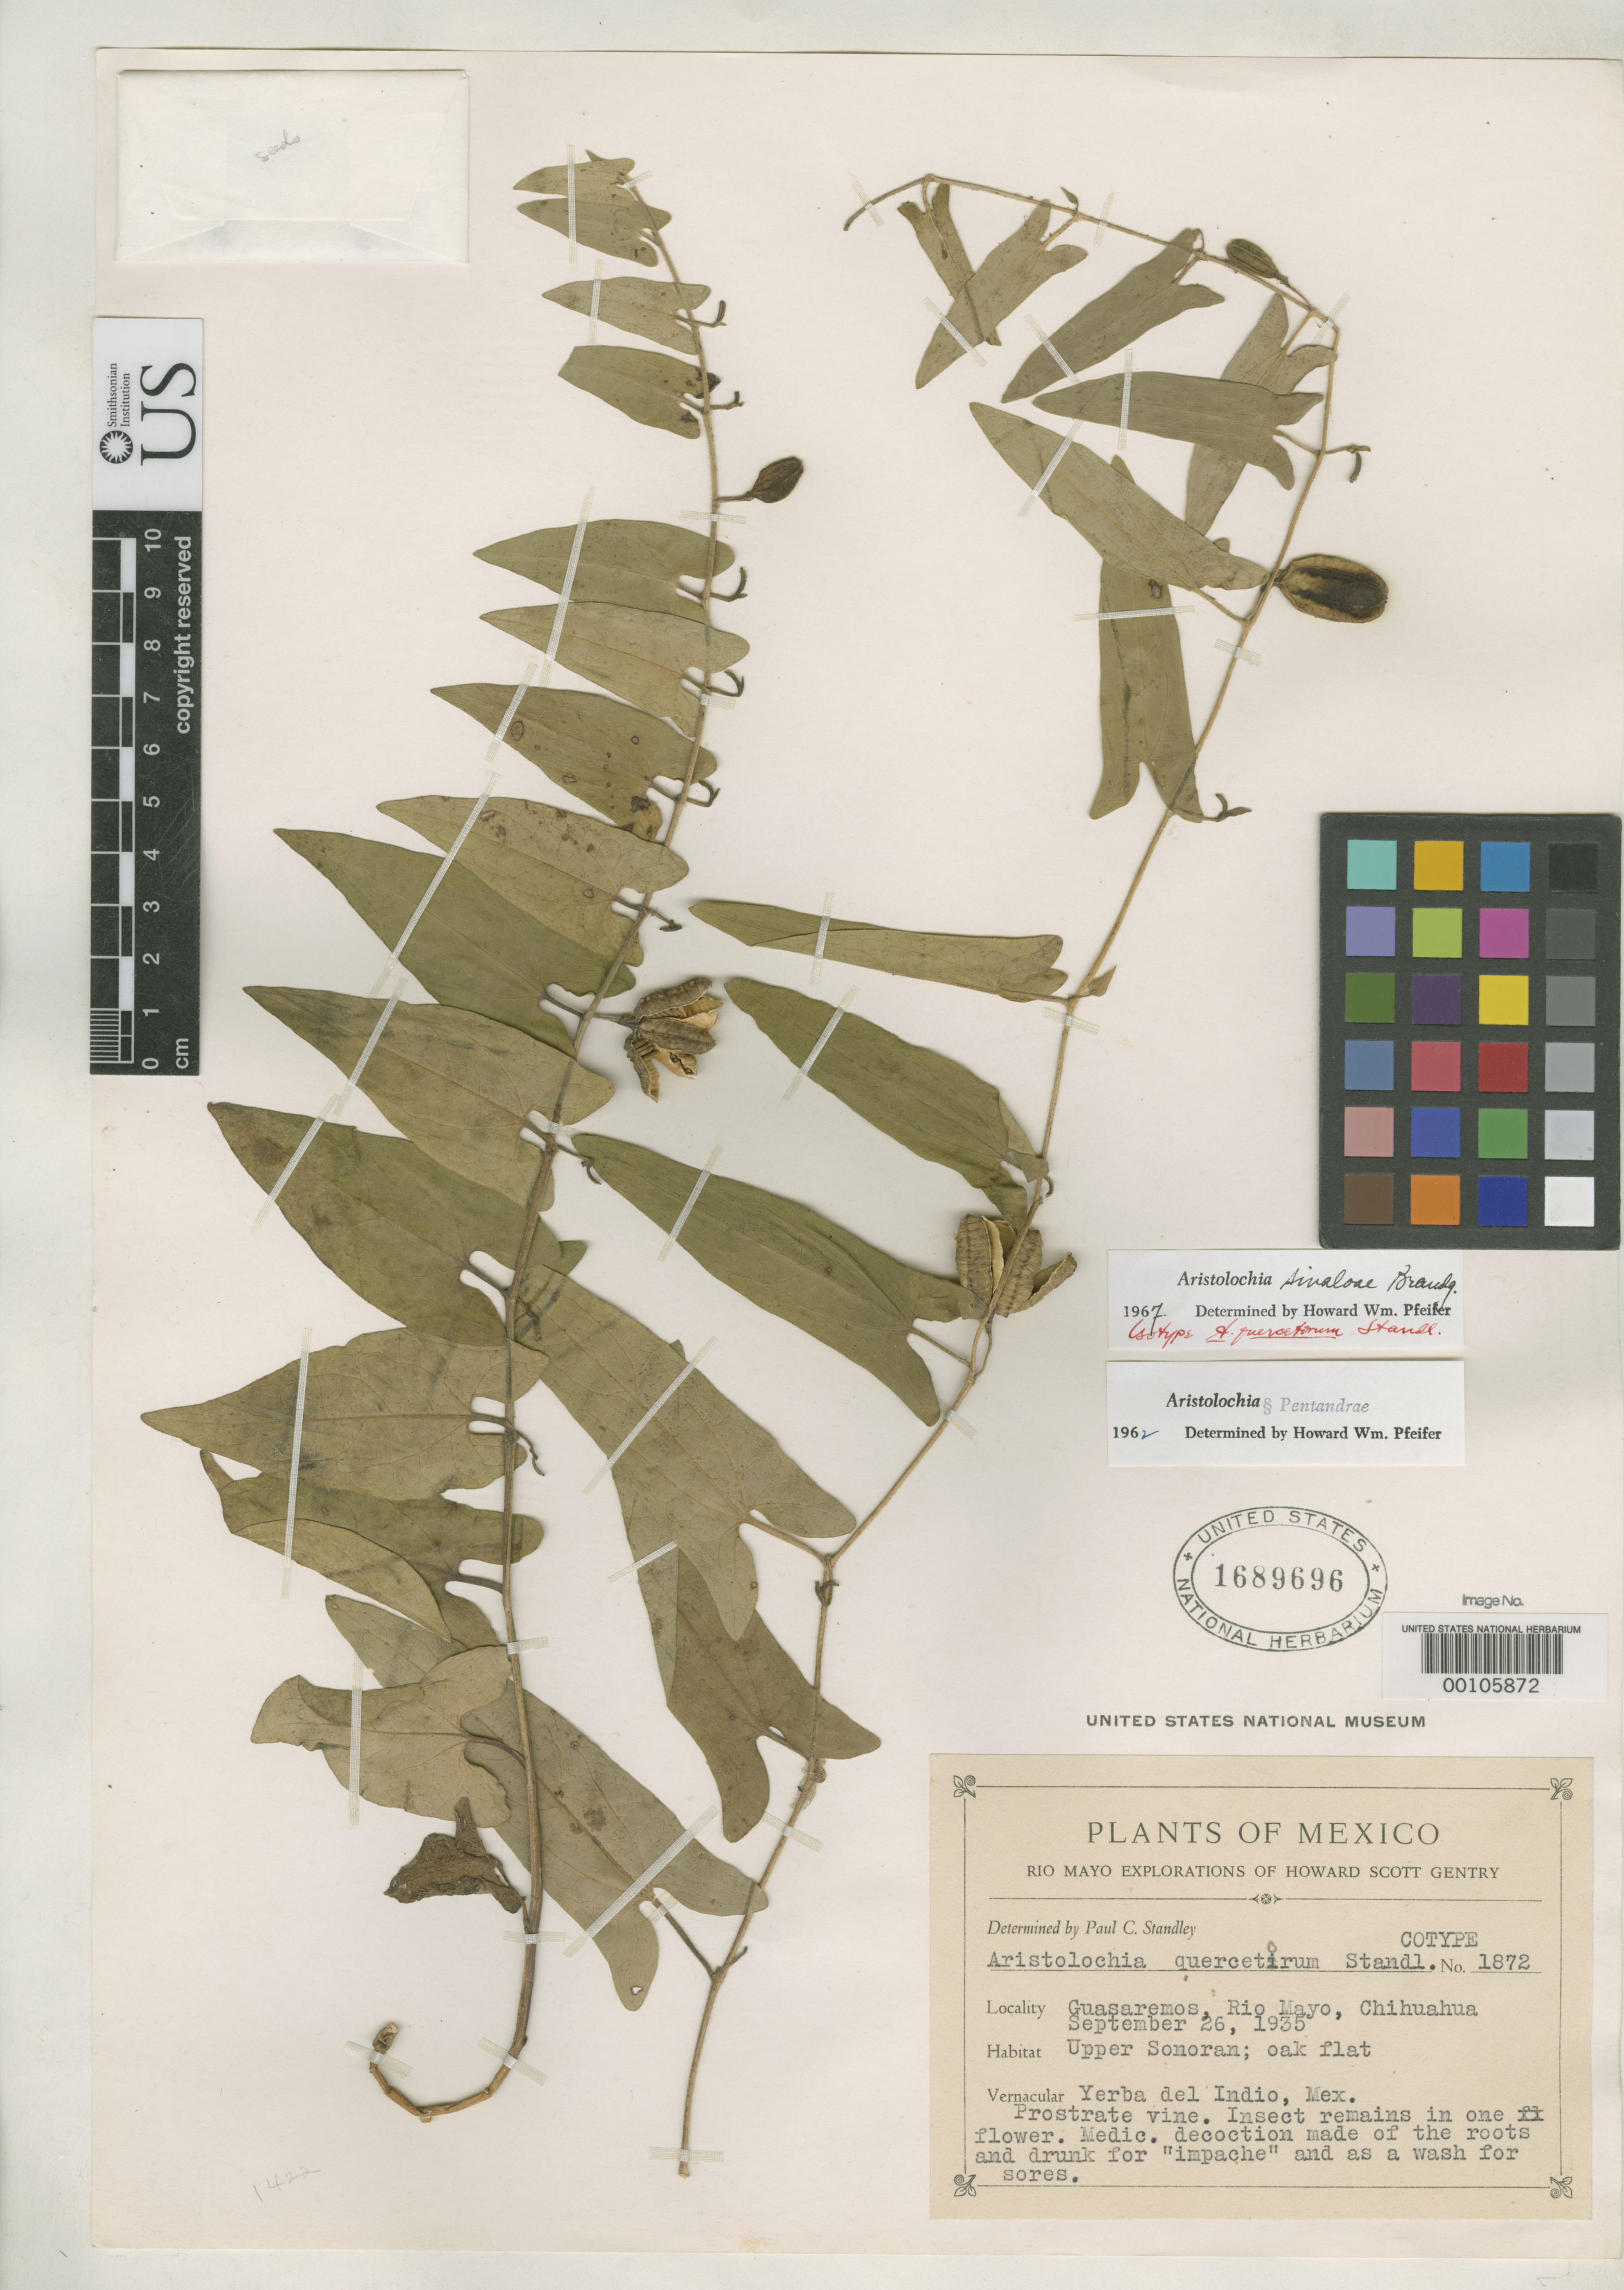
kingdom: Plantae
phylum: Tracheophyta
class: Magnoliopsida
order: Piperales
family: Aristolochiaceae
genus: Aristolochia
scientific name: Aristolochia quercetorum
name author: Standl.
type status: Isotype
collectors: H. S. Gentry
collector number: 1872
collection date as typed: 26 Sep 1935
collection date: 1935-09-26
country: Mexico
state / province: Chihuahua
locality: Guasaremos, Rio Mayo.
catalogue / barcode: US 1689696